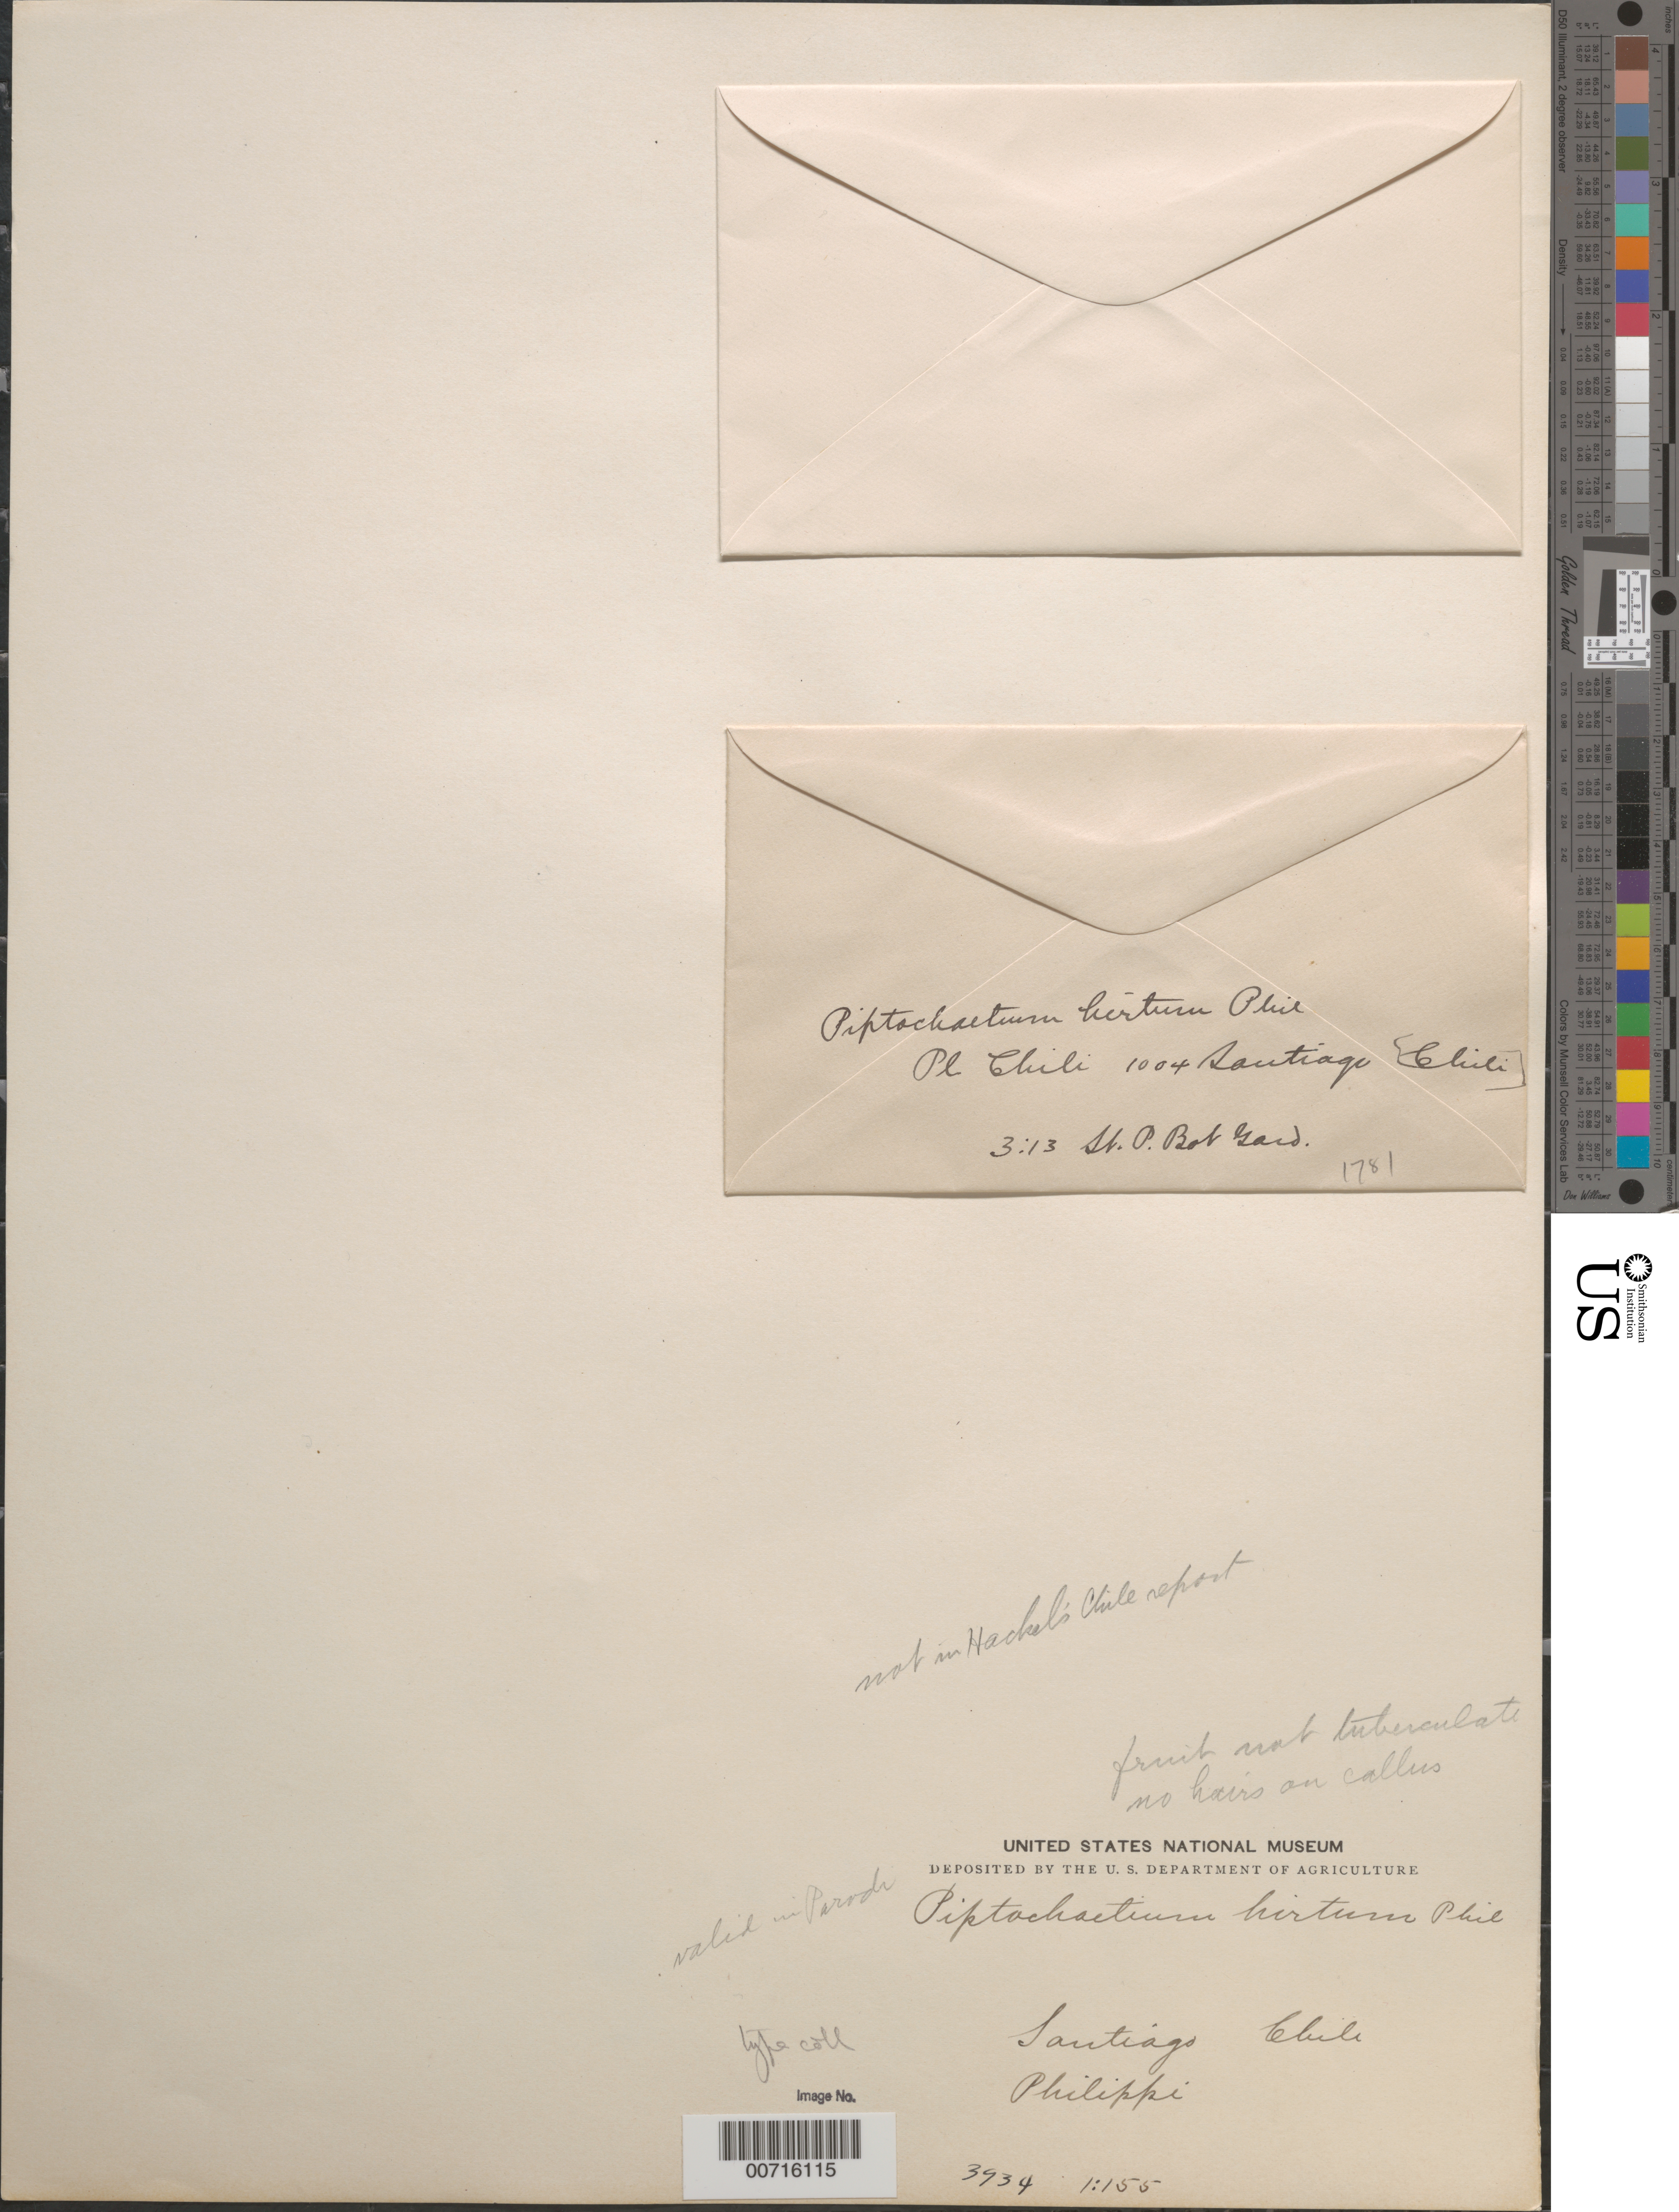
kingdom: Plantae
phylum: Tracheophyta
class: Liliopsida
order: Poales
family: Poaceae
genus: Piptochaetium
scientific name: Piptochaetium hirtum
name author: Phil.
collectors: -. Philippi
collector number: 3934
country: Chile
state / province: Región Metropolitana (RM)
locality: Santiago. Chili.